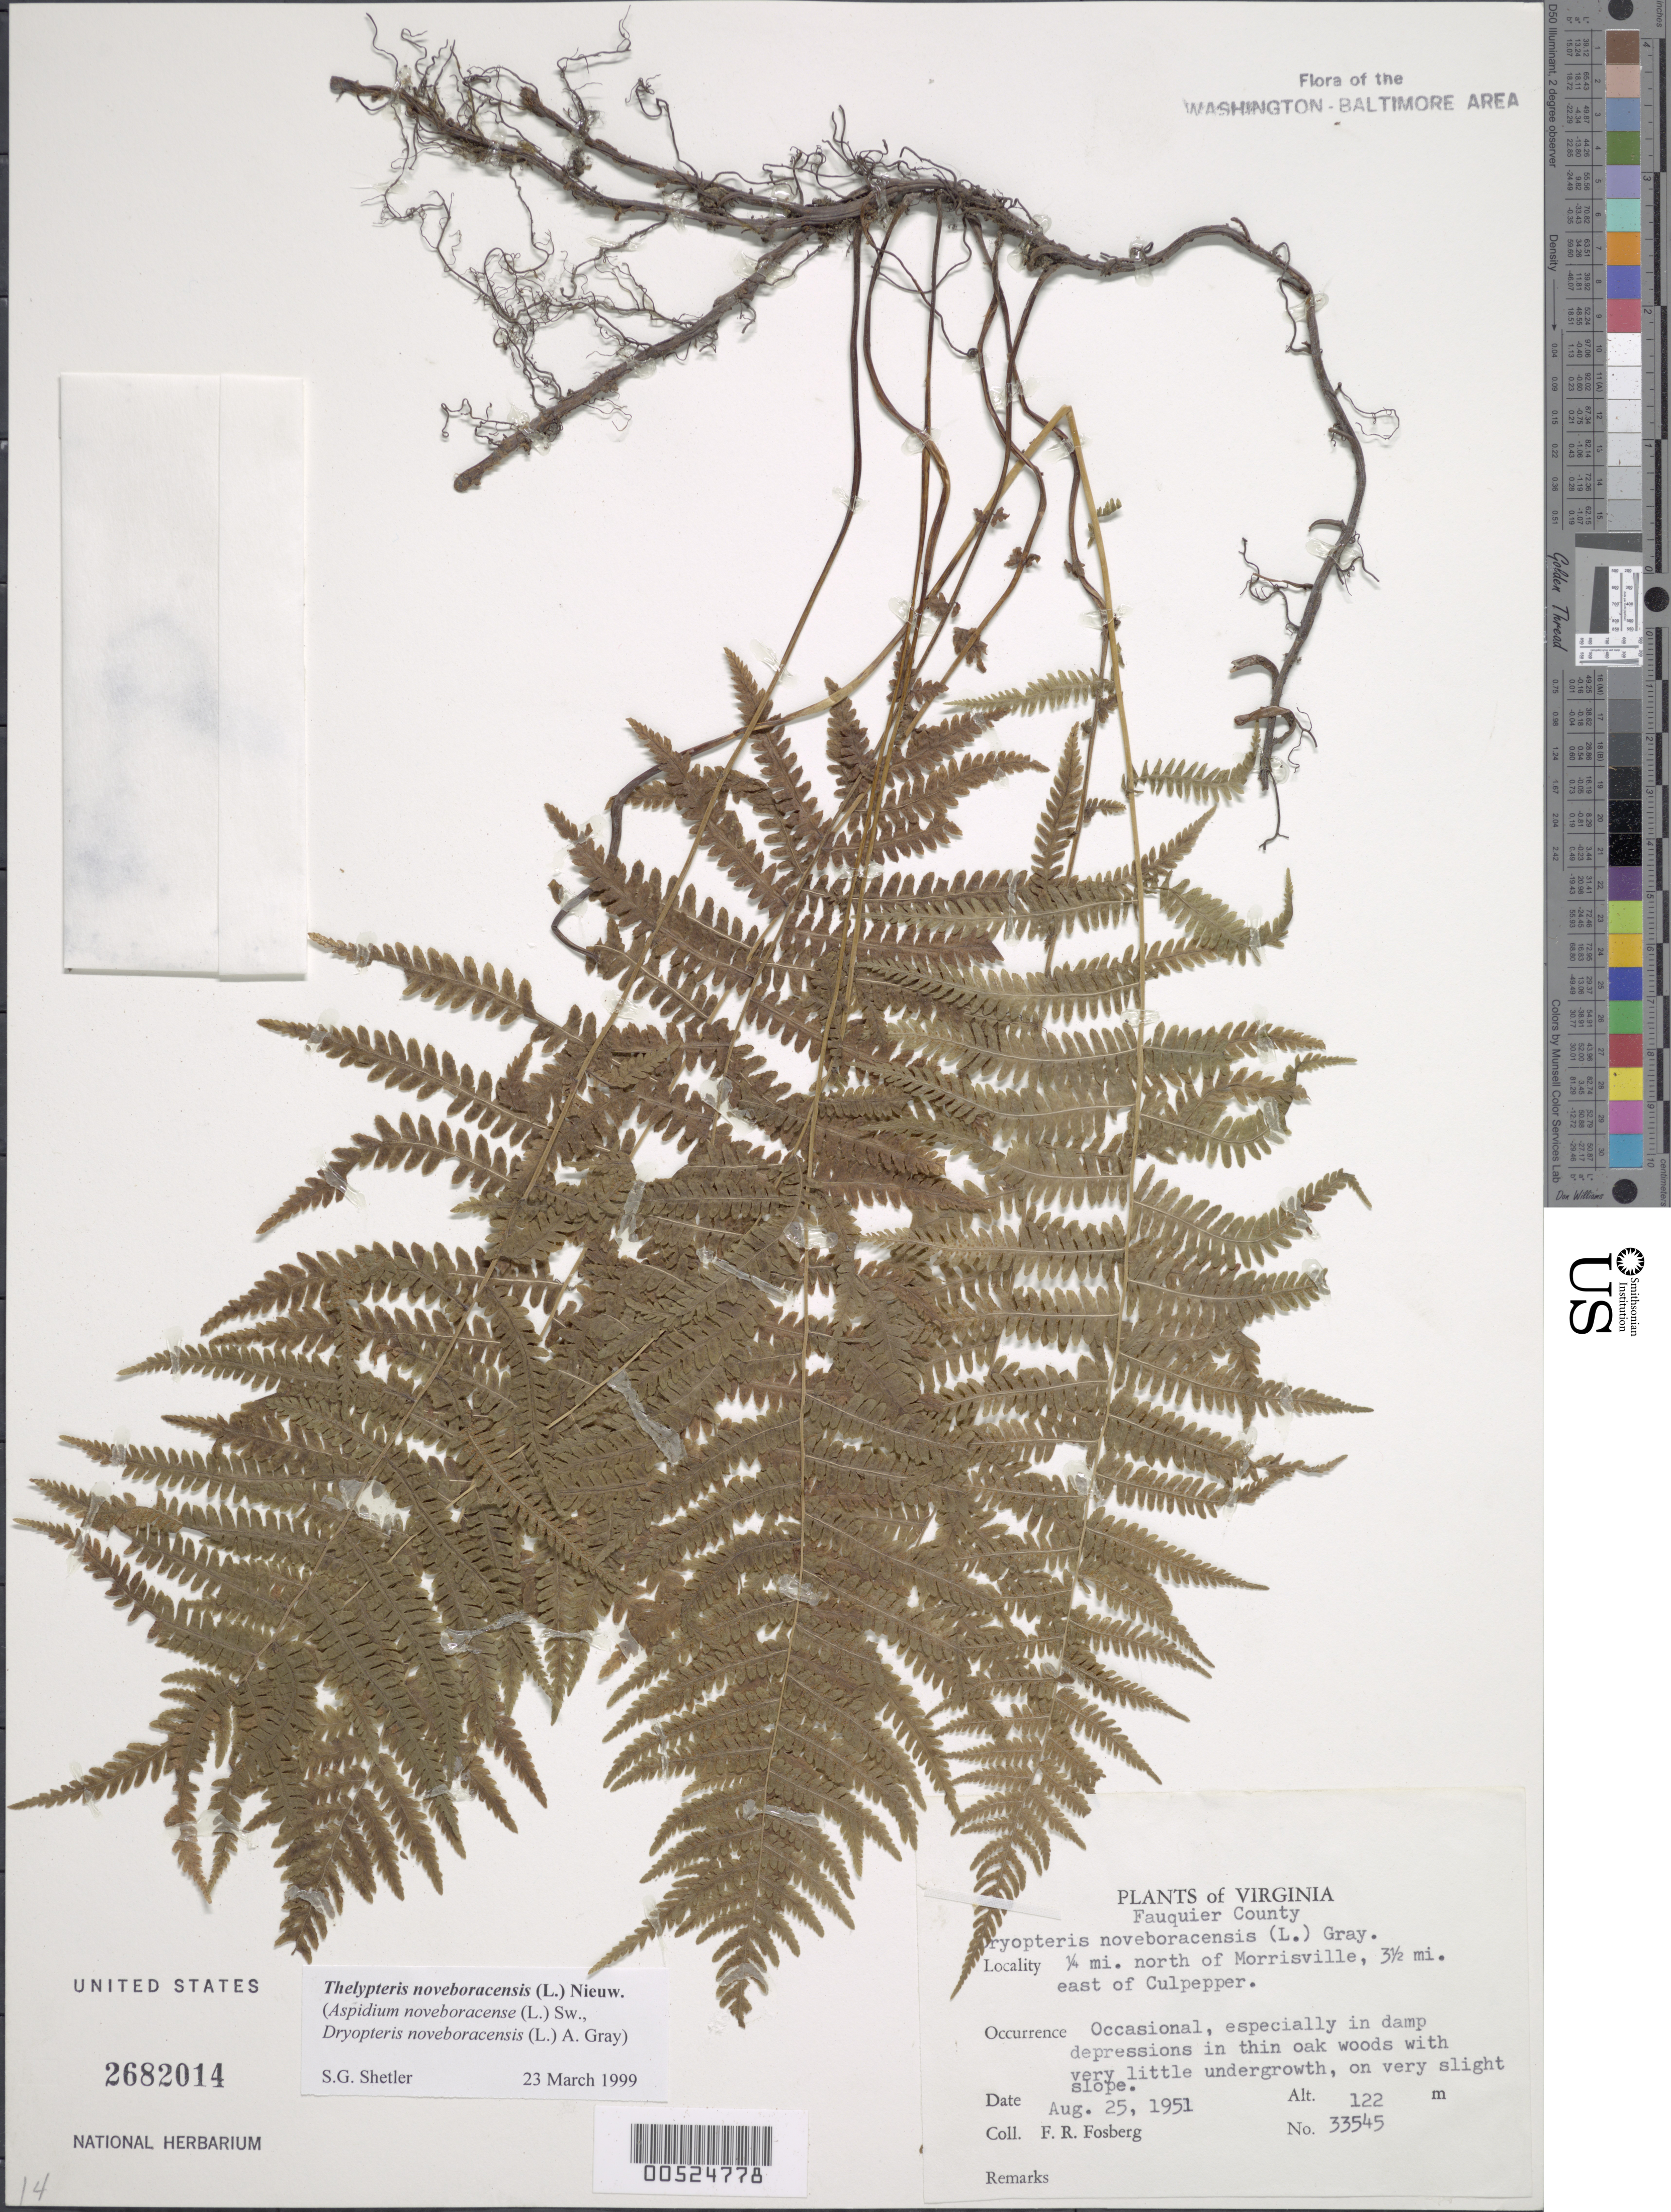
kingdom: Plantae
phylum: Tracheophyta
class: Polypodiopsida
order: Polypodiales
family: Thelypteridaceae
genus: Parathelypteris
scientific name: Parathelypteris noveboracensis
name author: (L.) Ching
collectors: F. R. Fosberg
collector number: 33545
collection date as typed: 25 Aug 1951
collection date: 1951-08-25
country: United States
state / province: Virginia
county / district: Fauquier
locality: Morrisville, 0.25 N of, 3.5 E of Culpepper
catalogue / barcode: US 2682014